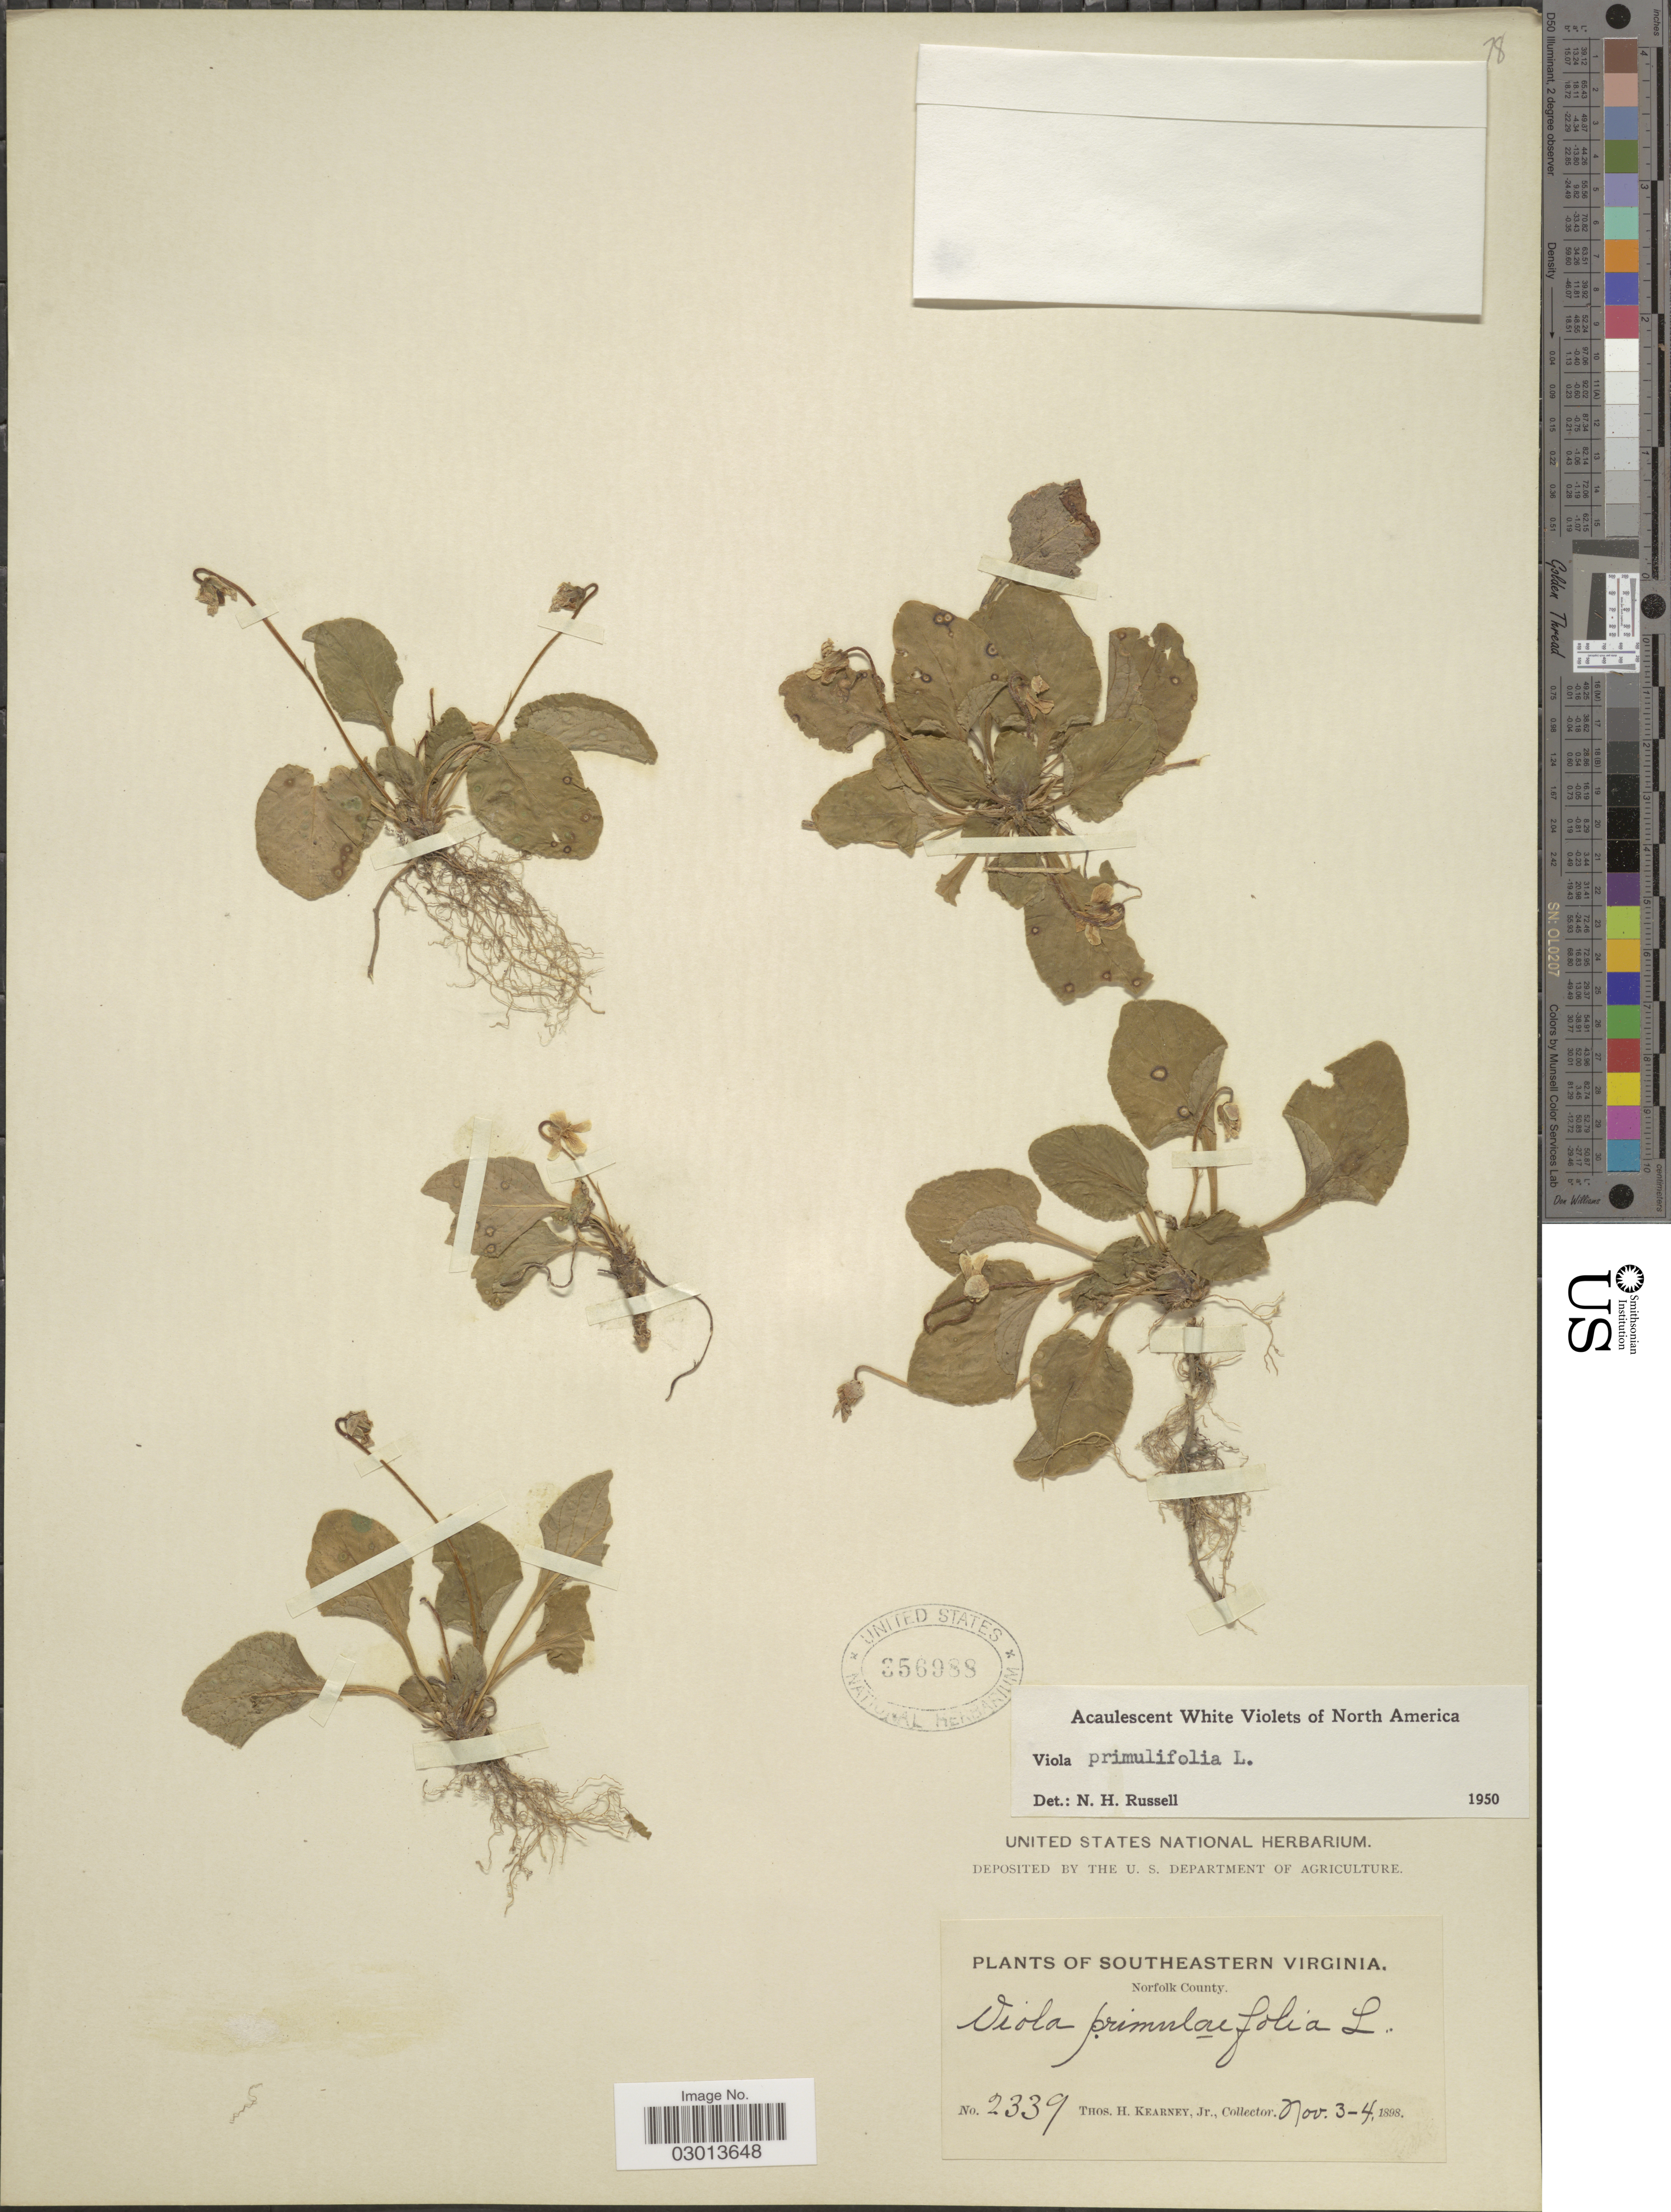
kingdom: Plantae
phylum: Tracheophyta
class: Magnoliopsida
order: Malpighiales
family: Violaceae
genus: Viola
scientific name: Viola primulifolia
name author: L.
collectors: T. H. Kearney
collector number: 2339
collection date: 1898-11-03/1898-11-04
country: United States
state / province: Virginia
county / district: City of Norfolk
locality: Southeastern Virginia. Norfolk County.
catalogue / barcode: US 356988